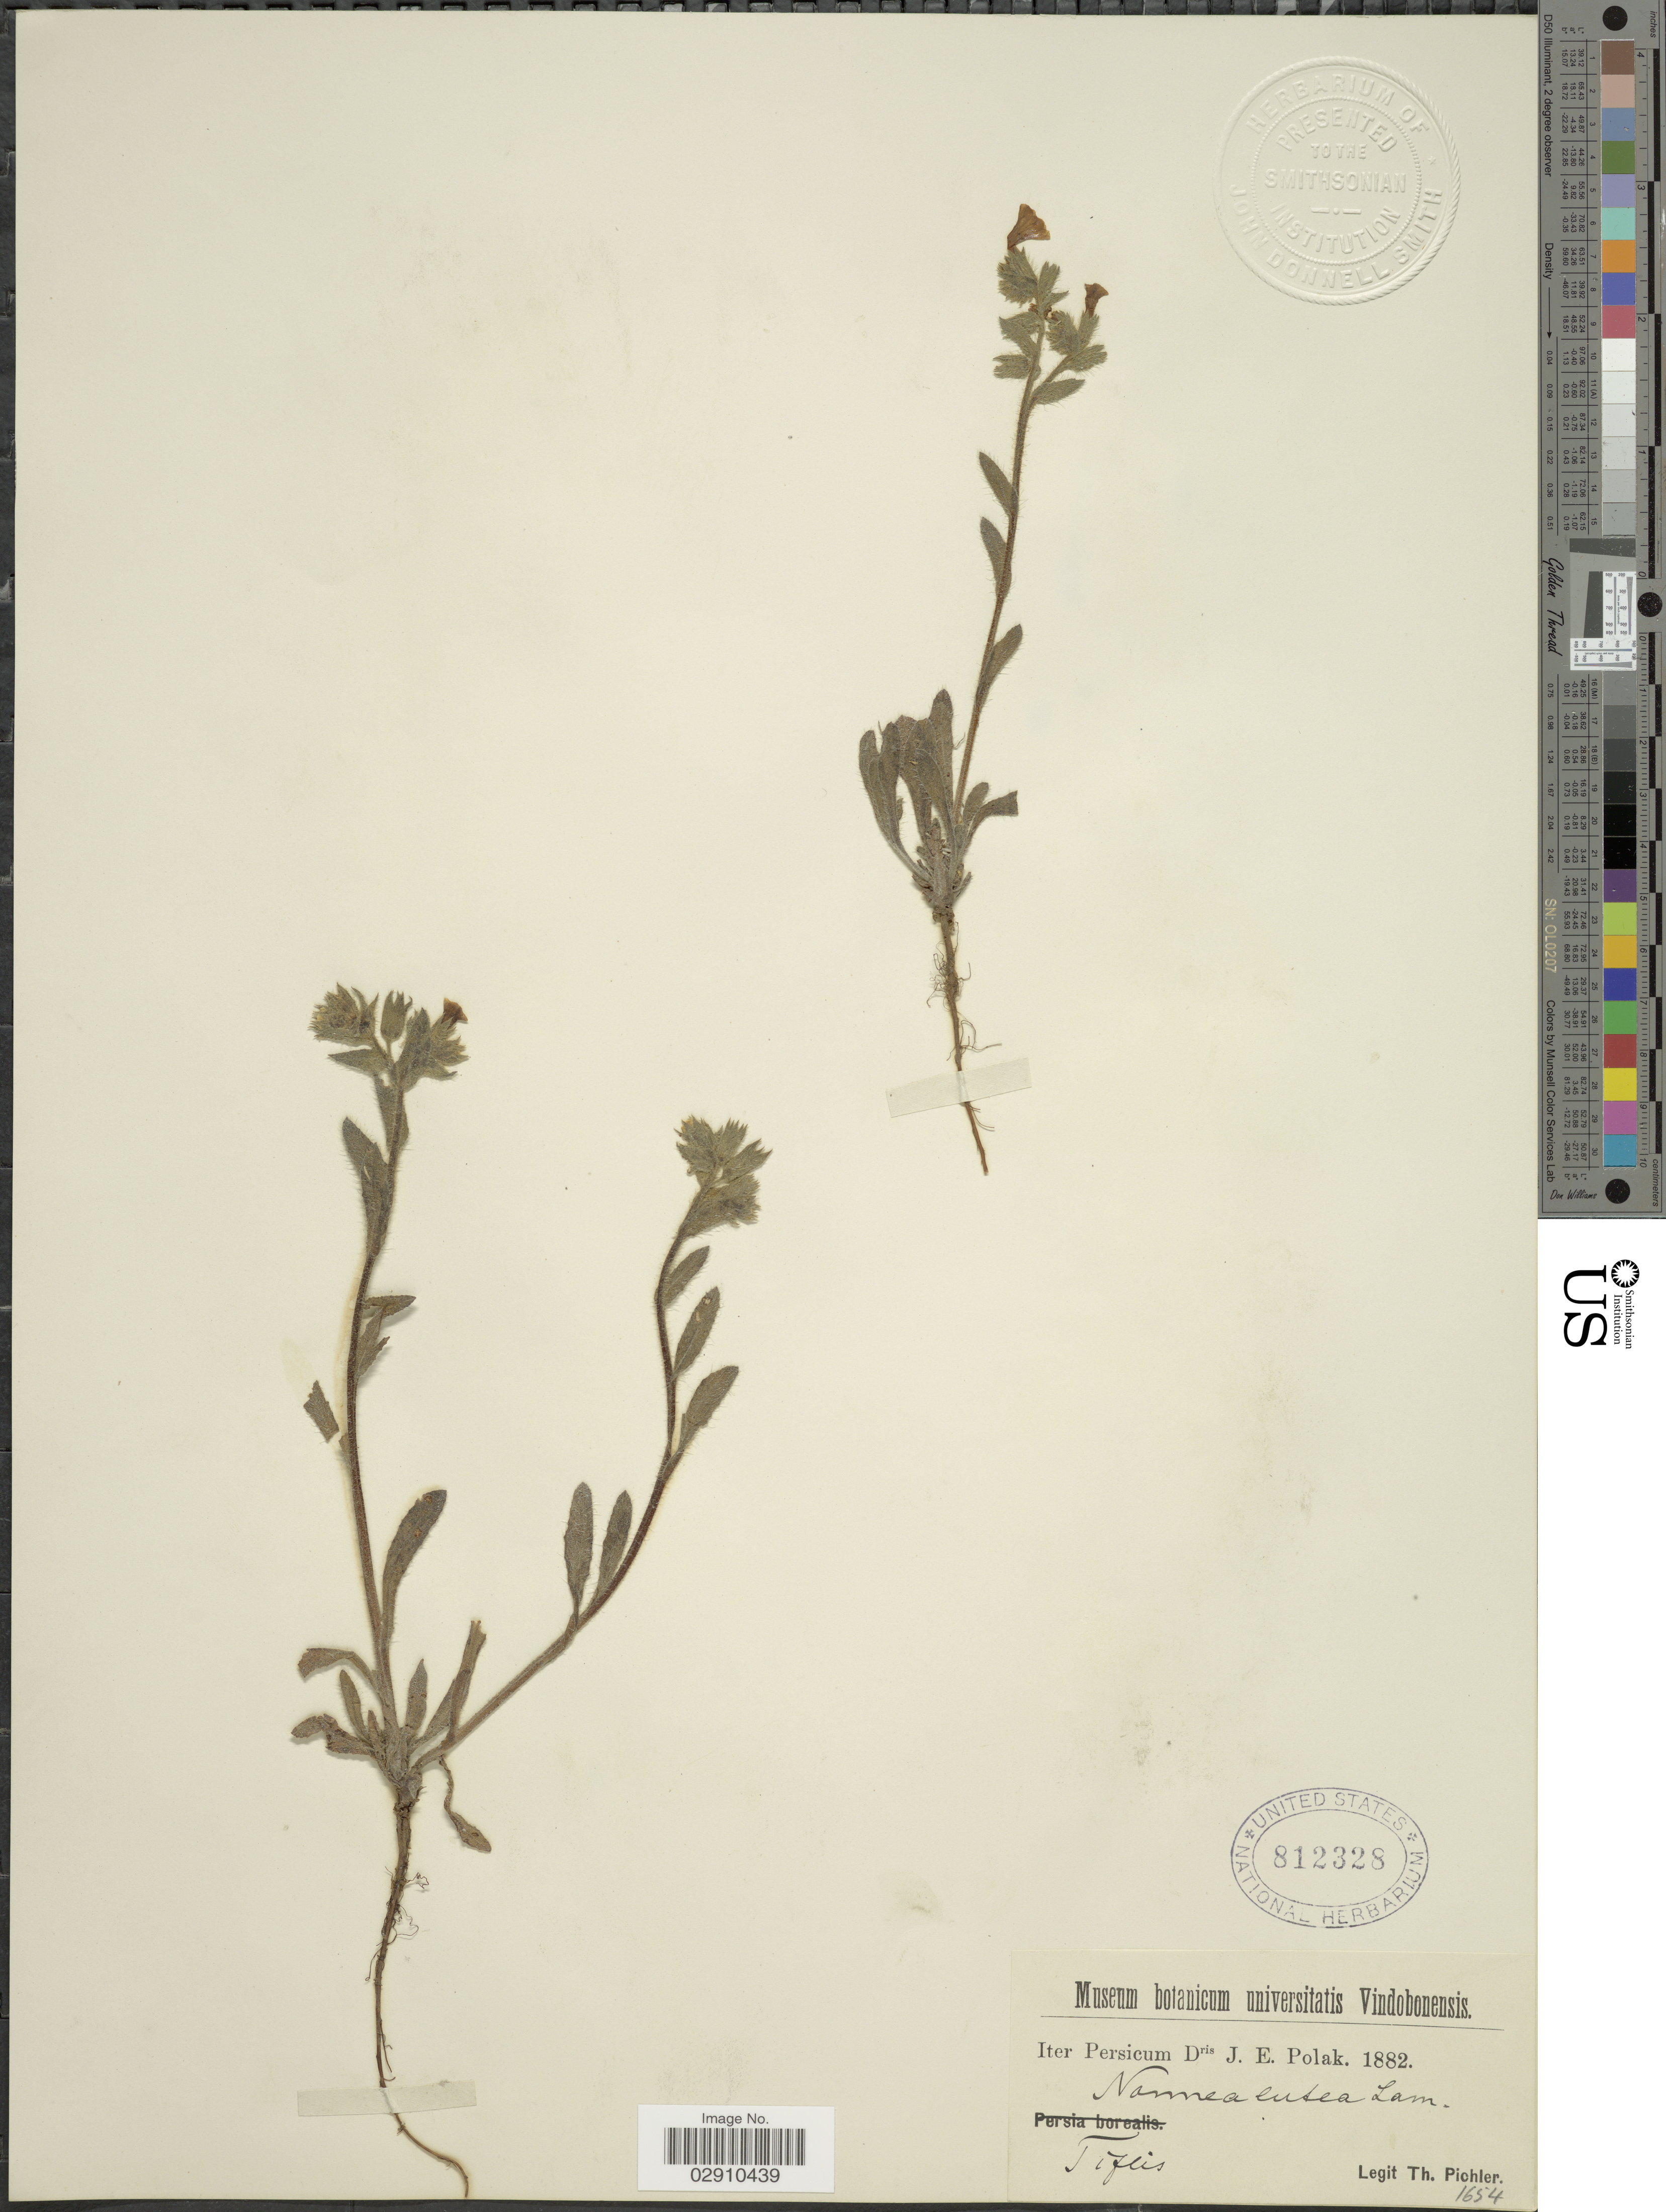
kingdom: Plantae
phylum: Tracheophyta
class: Magnoliopsida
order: Boraginales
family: Boraginaceae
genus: Nonea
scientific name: Nonea lutea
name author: (Desr.) DC.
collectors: T. Pichler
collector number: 1654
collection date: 1882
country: Iran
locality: Persicum. Tigris.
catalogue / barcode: US 812328